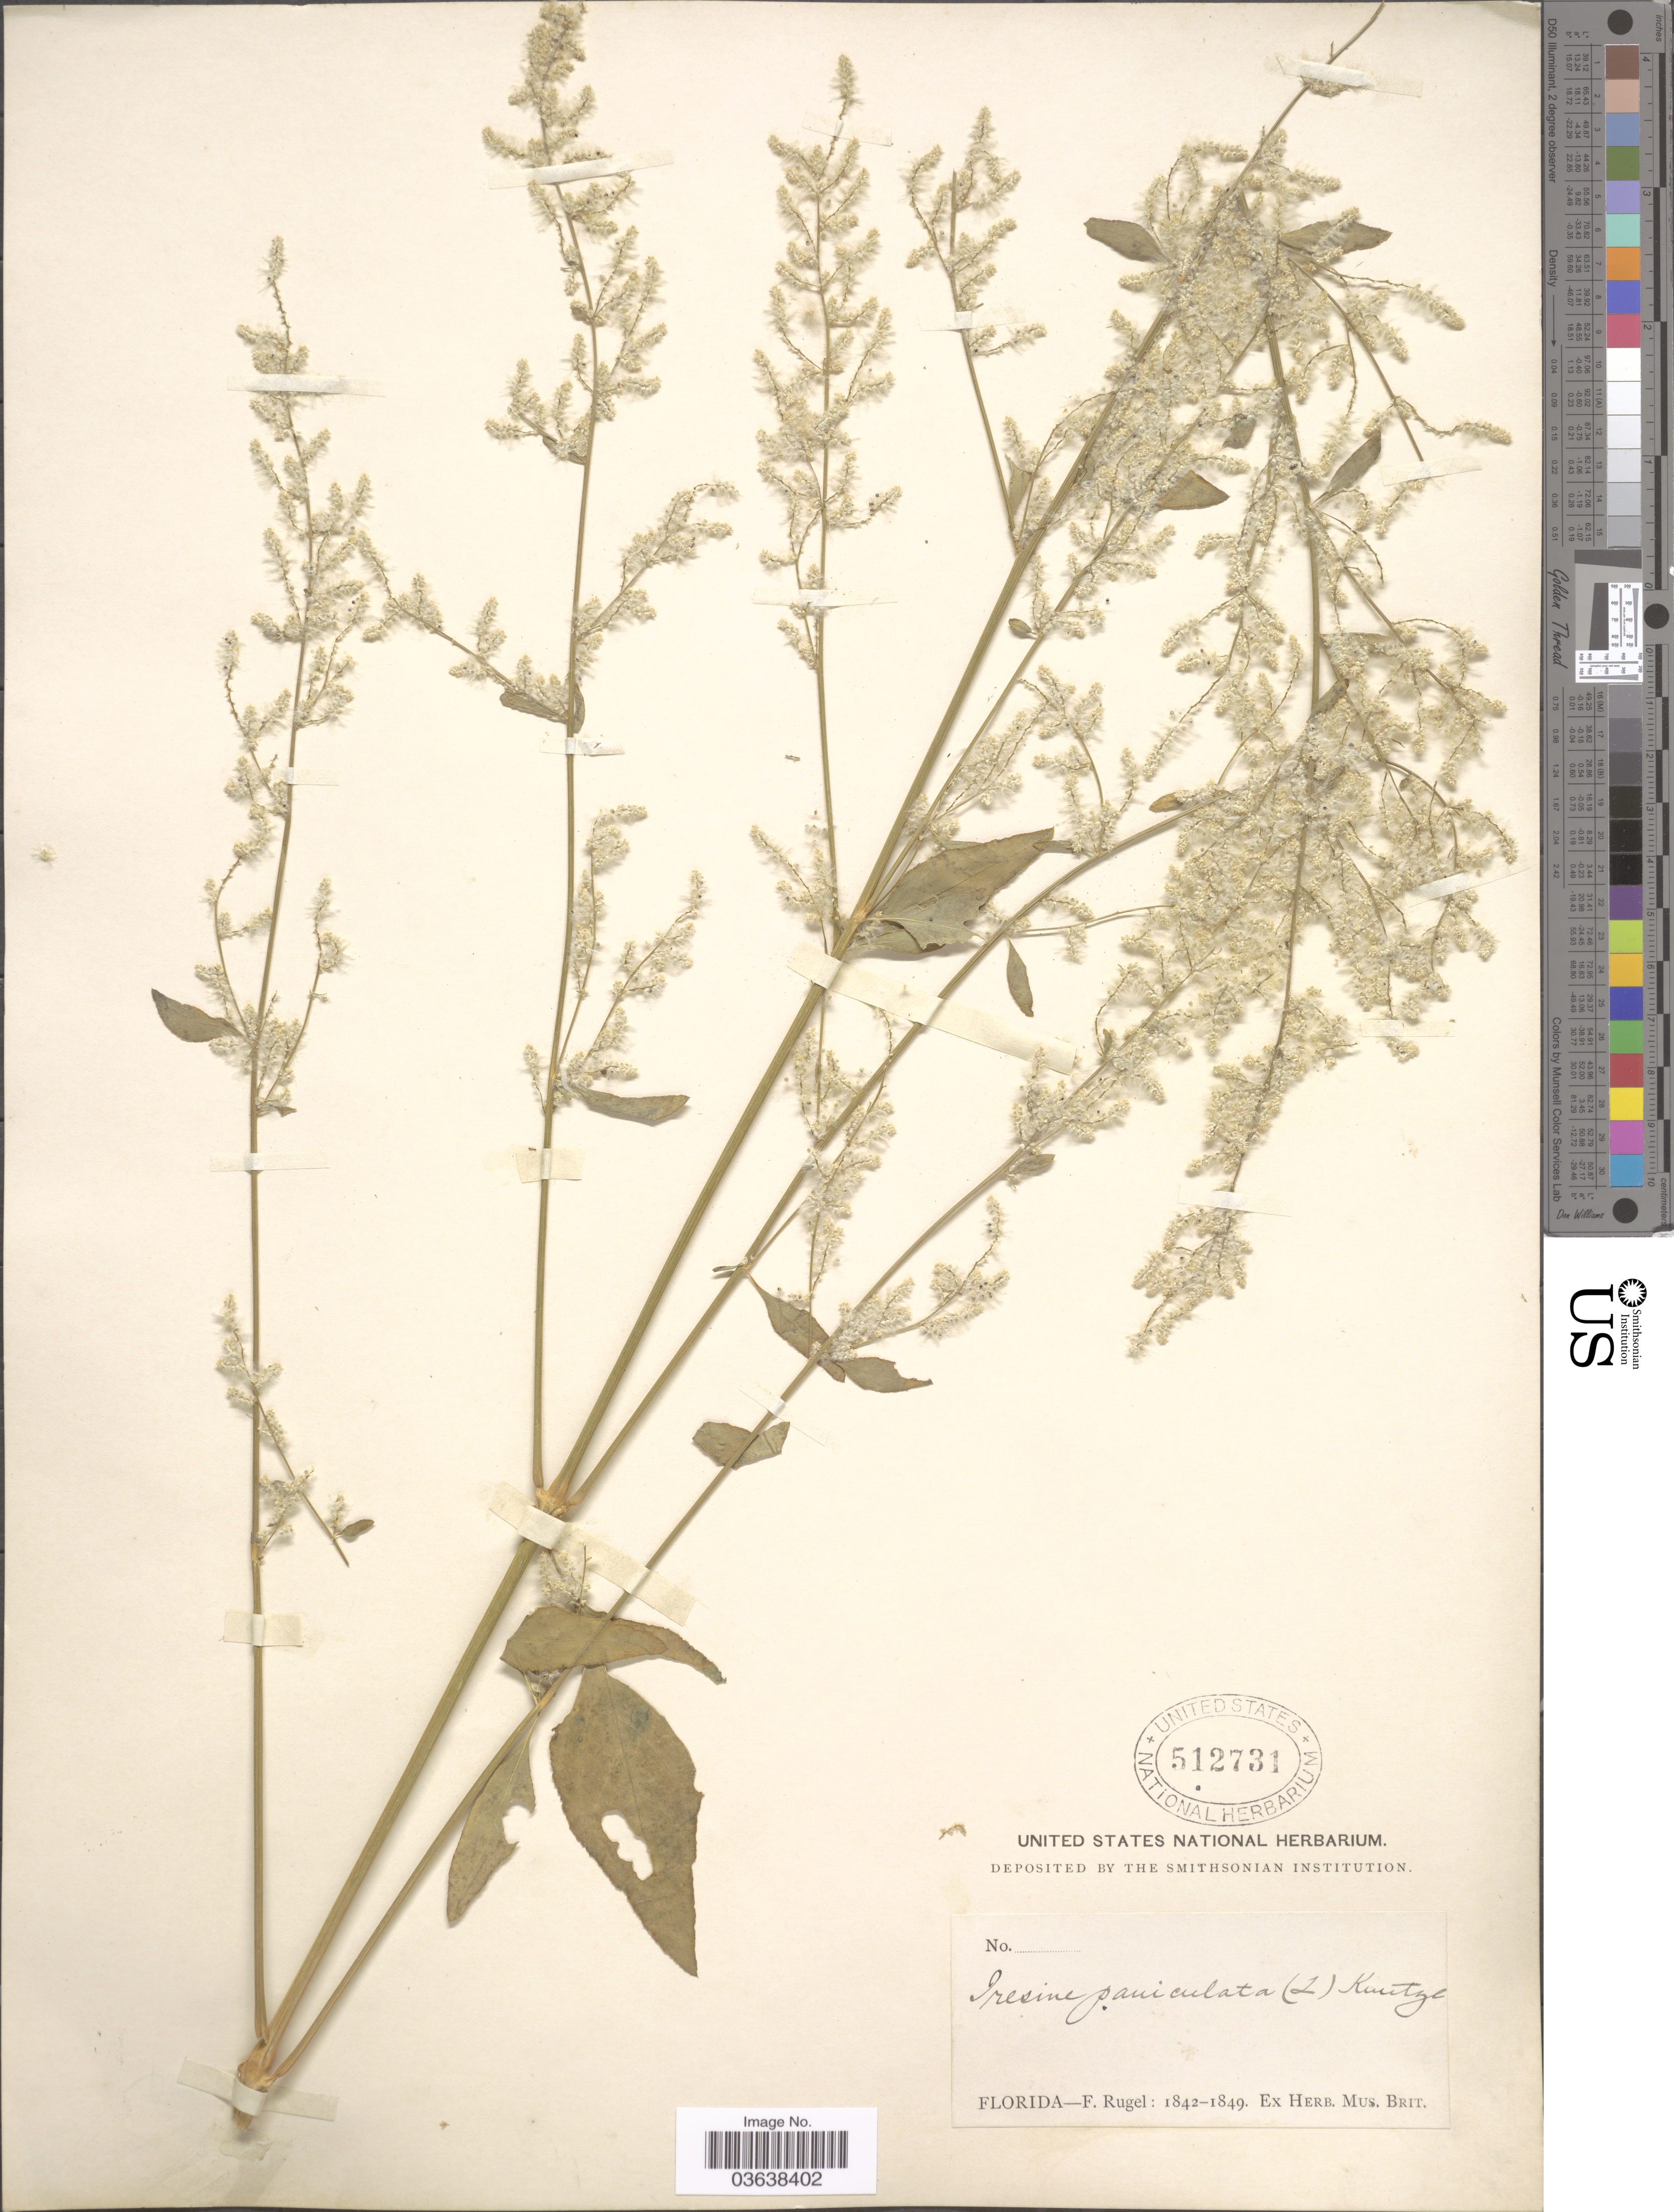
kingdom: Plantae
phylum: Tracheophyta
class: Magnoliopsida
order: Caryophyllales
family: Amaranthaceae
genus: Iresine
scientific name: Iresine celosia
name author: L.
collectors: F. Rugel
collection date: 1842/1849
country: United States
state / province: Florida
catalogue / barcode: US 512731